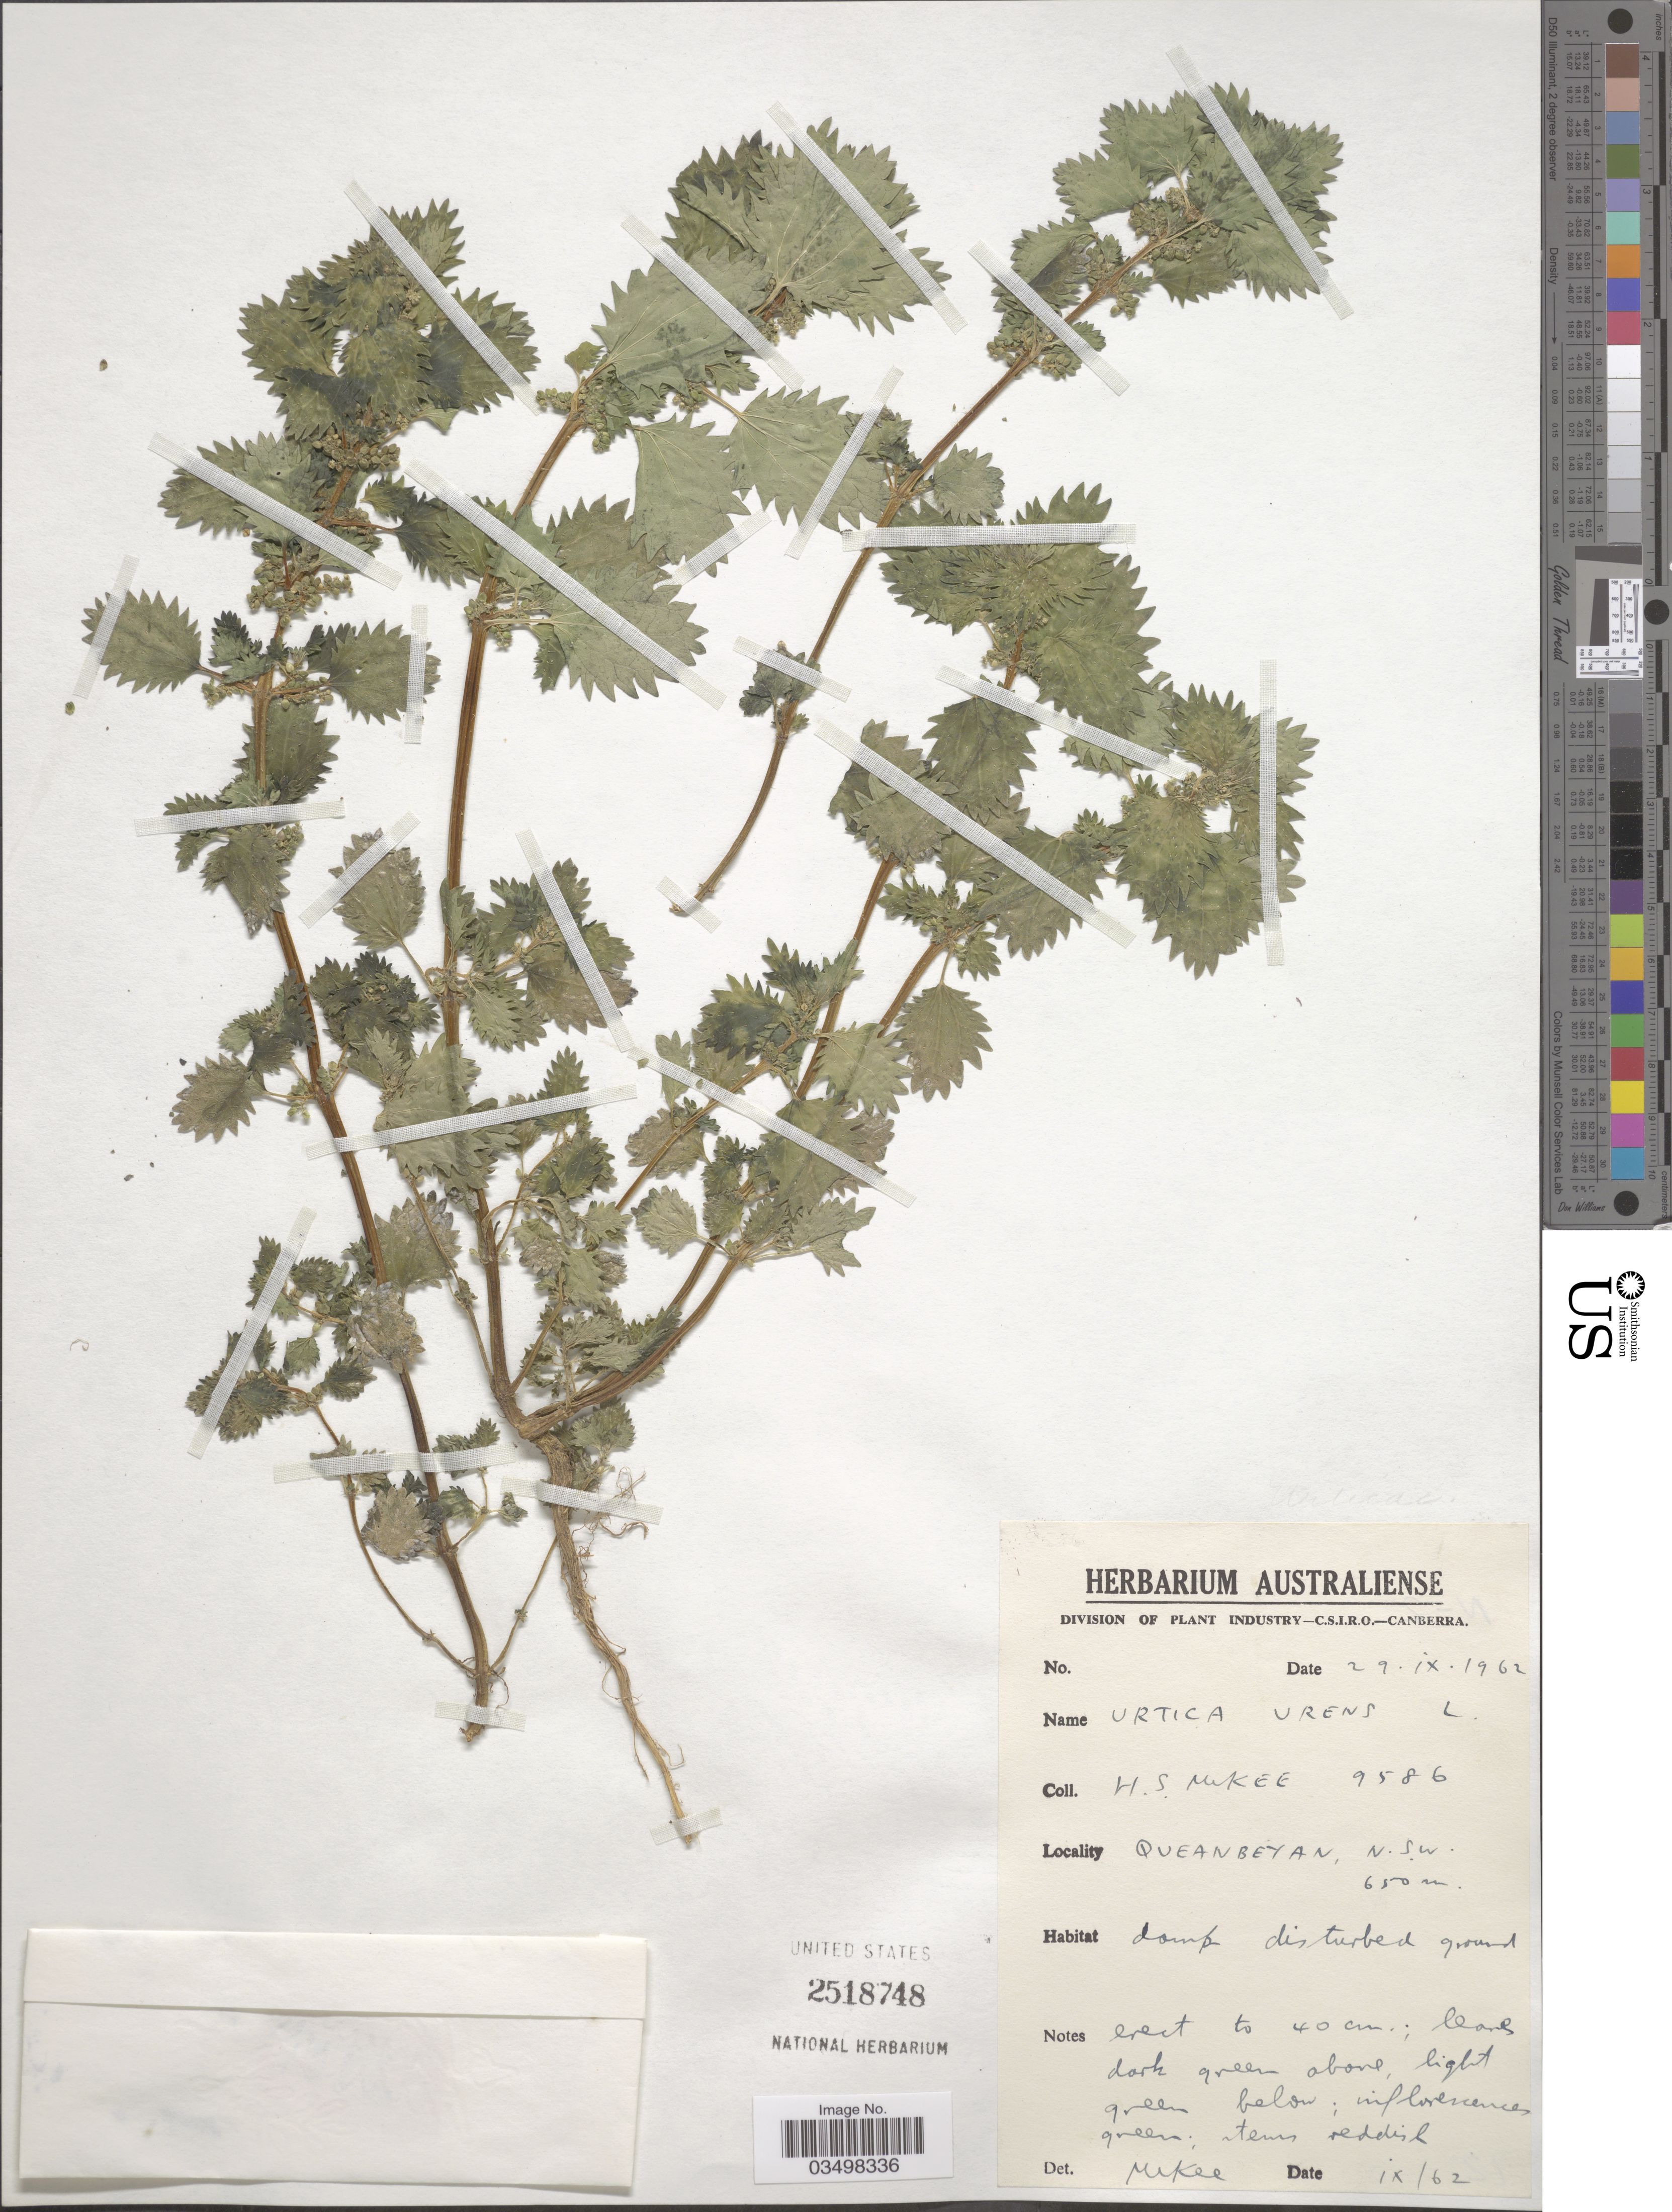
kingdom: Plantae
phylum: Tracheophyta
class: Magnoliopsida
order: Rosales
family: Urticaceae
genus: Urtica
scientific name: Urtica urens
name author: L.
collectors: H. S. McKee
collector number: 9586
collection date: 1962-09-29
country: Australia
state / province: New South Wales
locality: Queanbeyan.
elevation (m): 650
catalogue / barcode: US 2518748